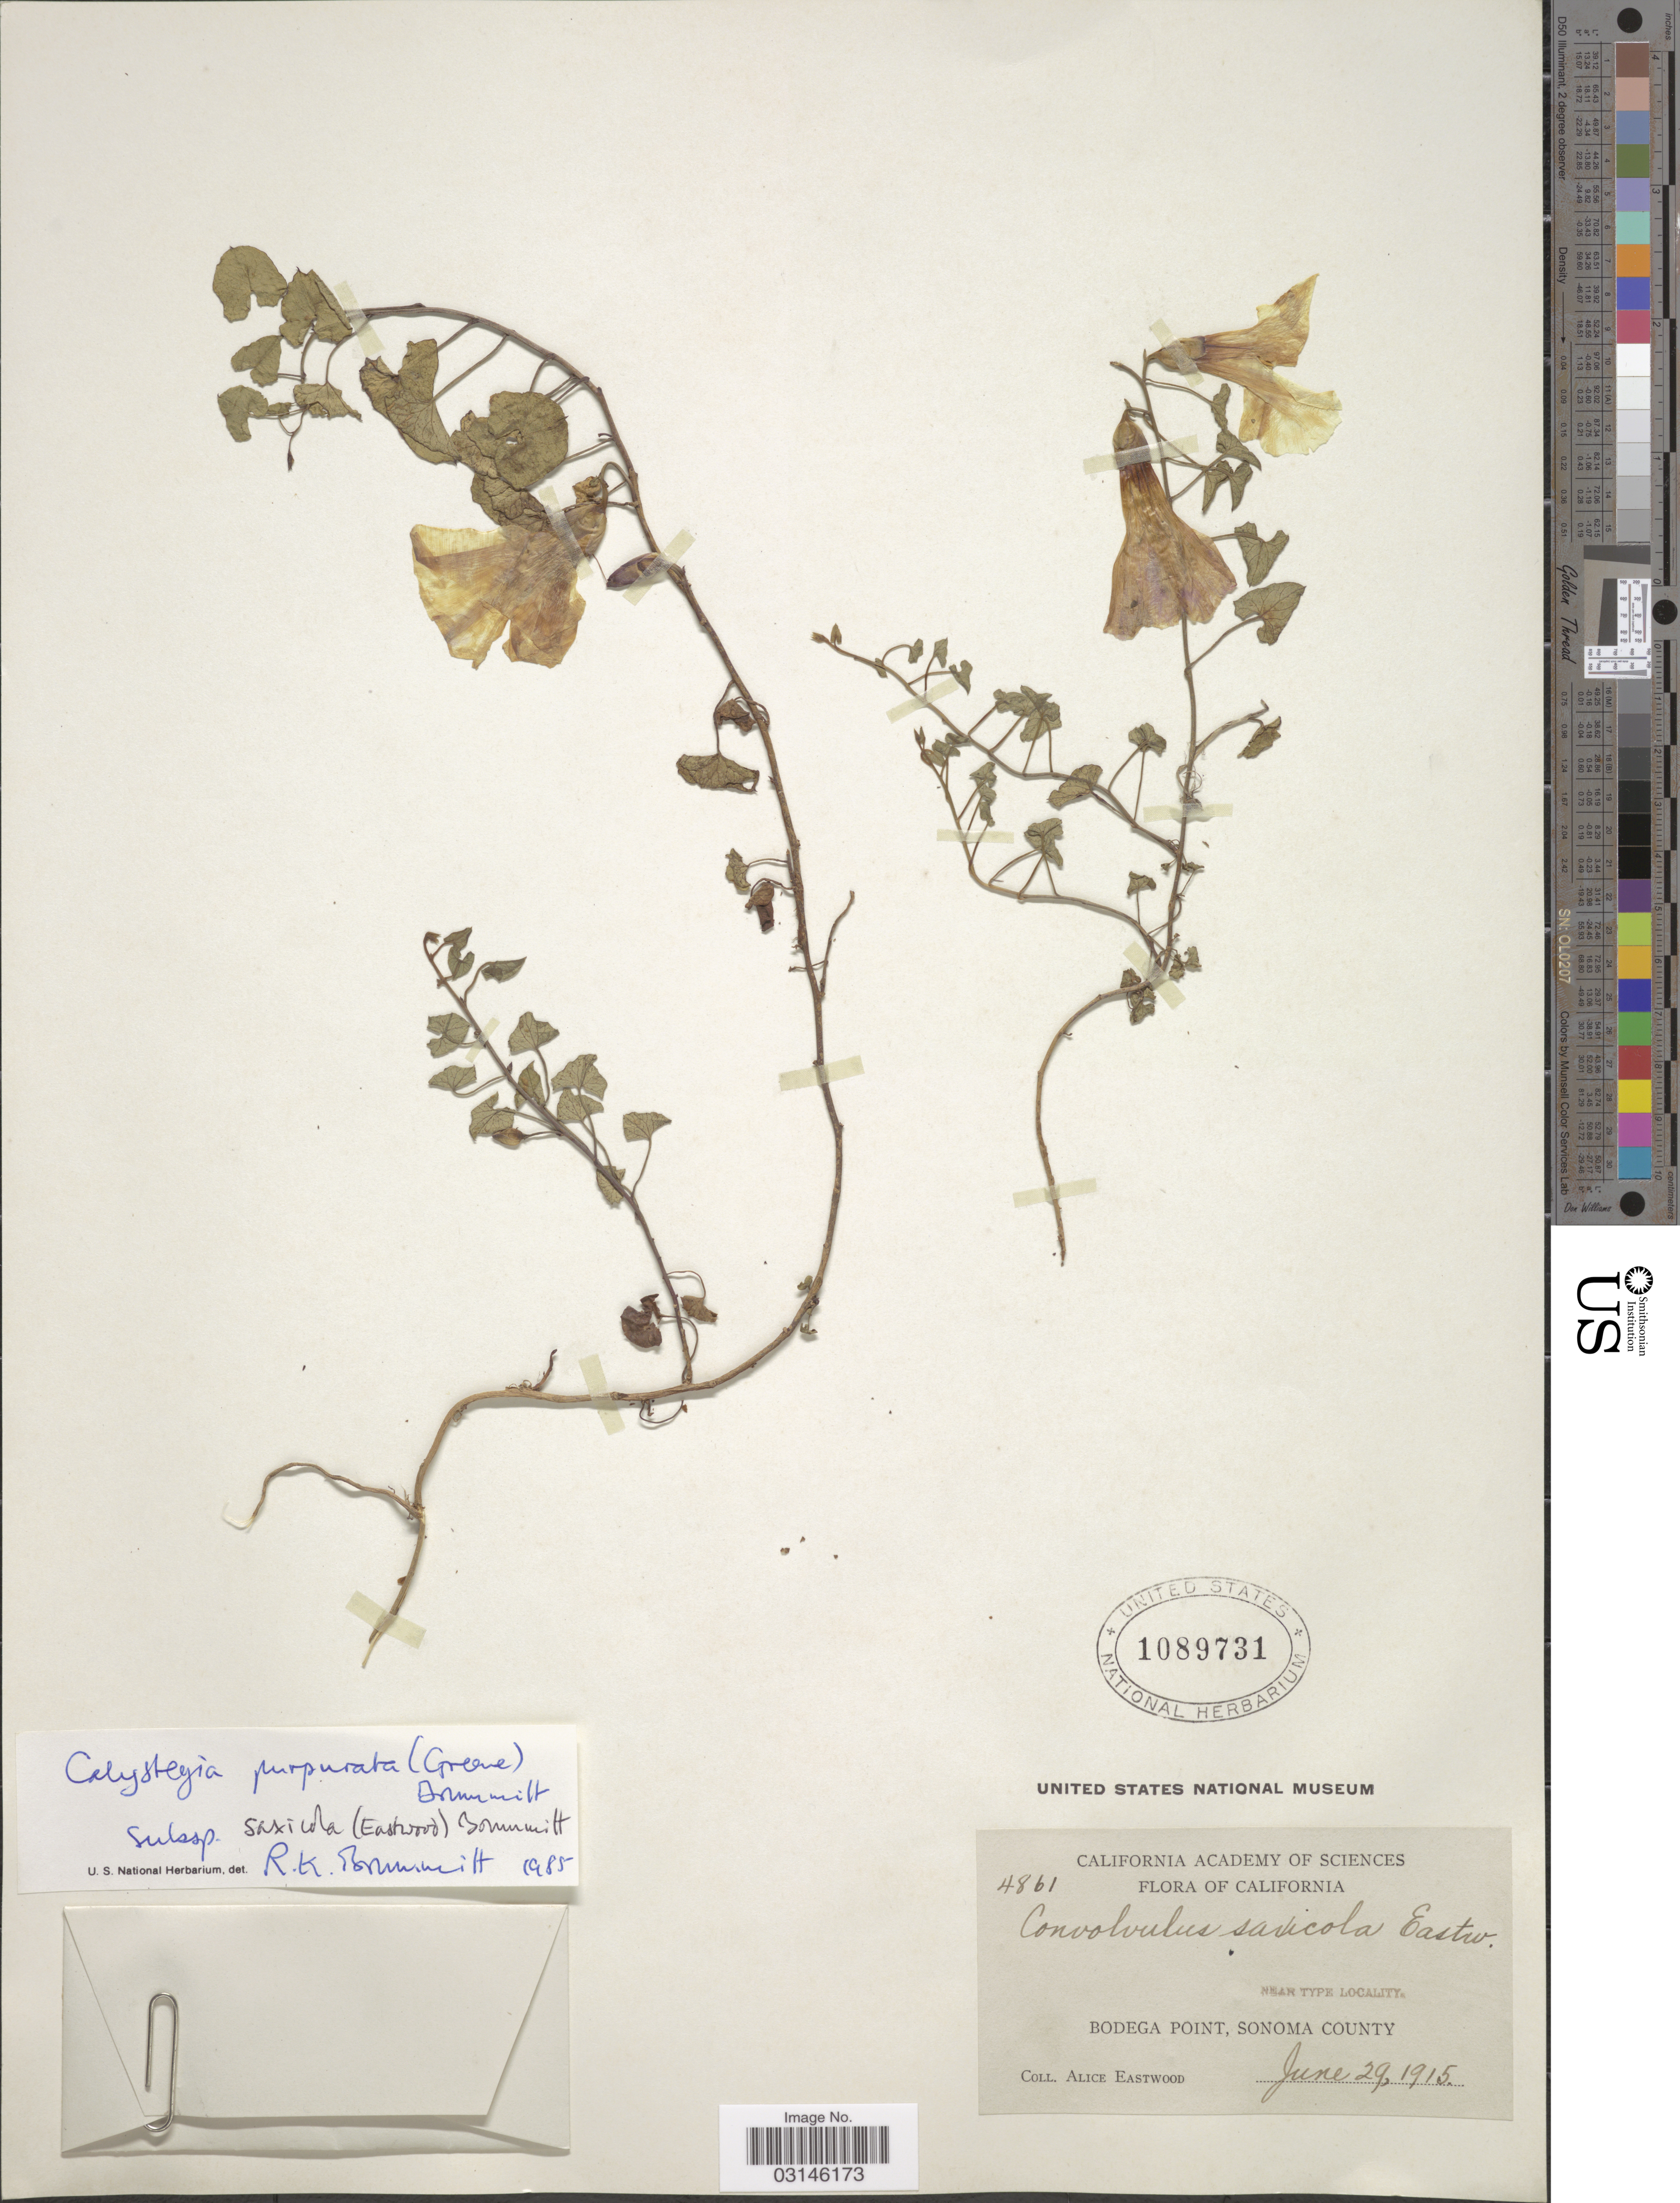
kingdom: Plantae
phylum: Tracheophyta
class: Magnoliopsida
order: Solanales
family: Convolvulaceae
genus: Calystegia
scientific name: Calystegia purpurata subsp. saxicola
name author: (Eastw.) Brummitt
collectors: A. Eastwood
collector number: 4861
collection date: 1915-06-29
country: United States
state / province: California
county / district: Sonoma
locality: Bodega Point, Sonoma County.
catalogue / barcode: US 1089731